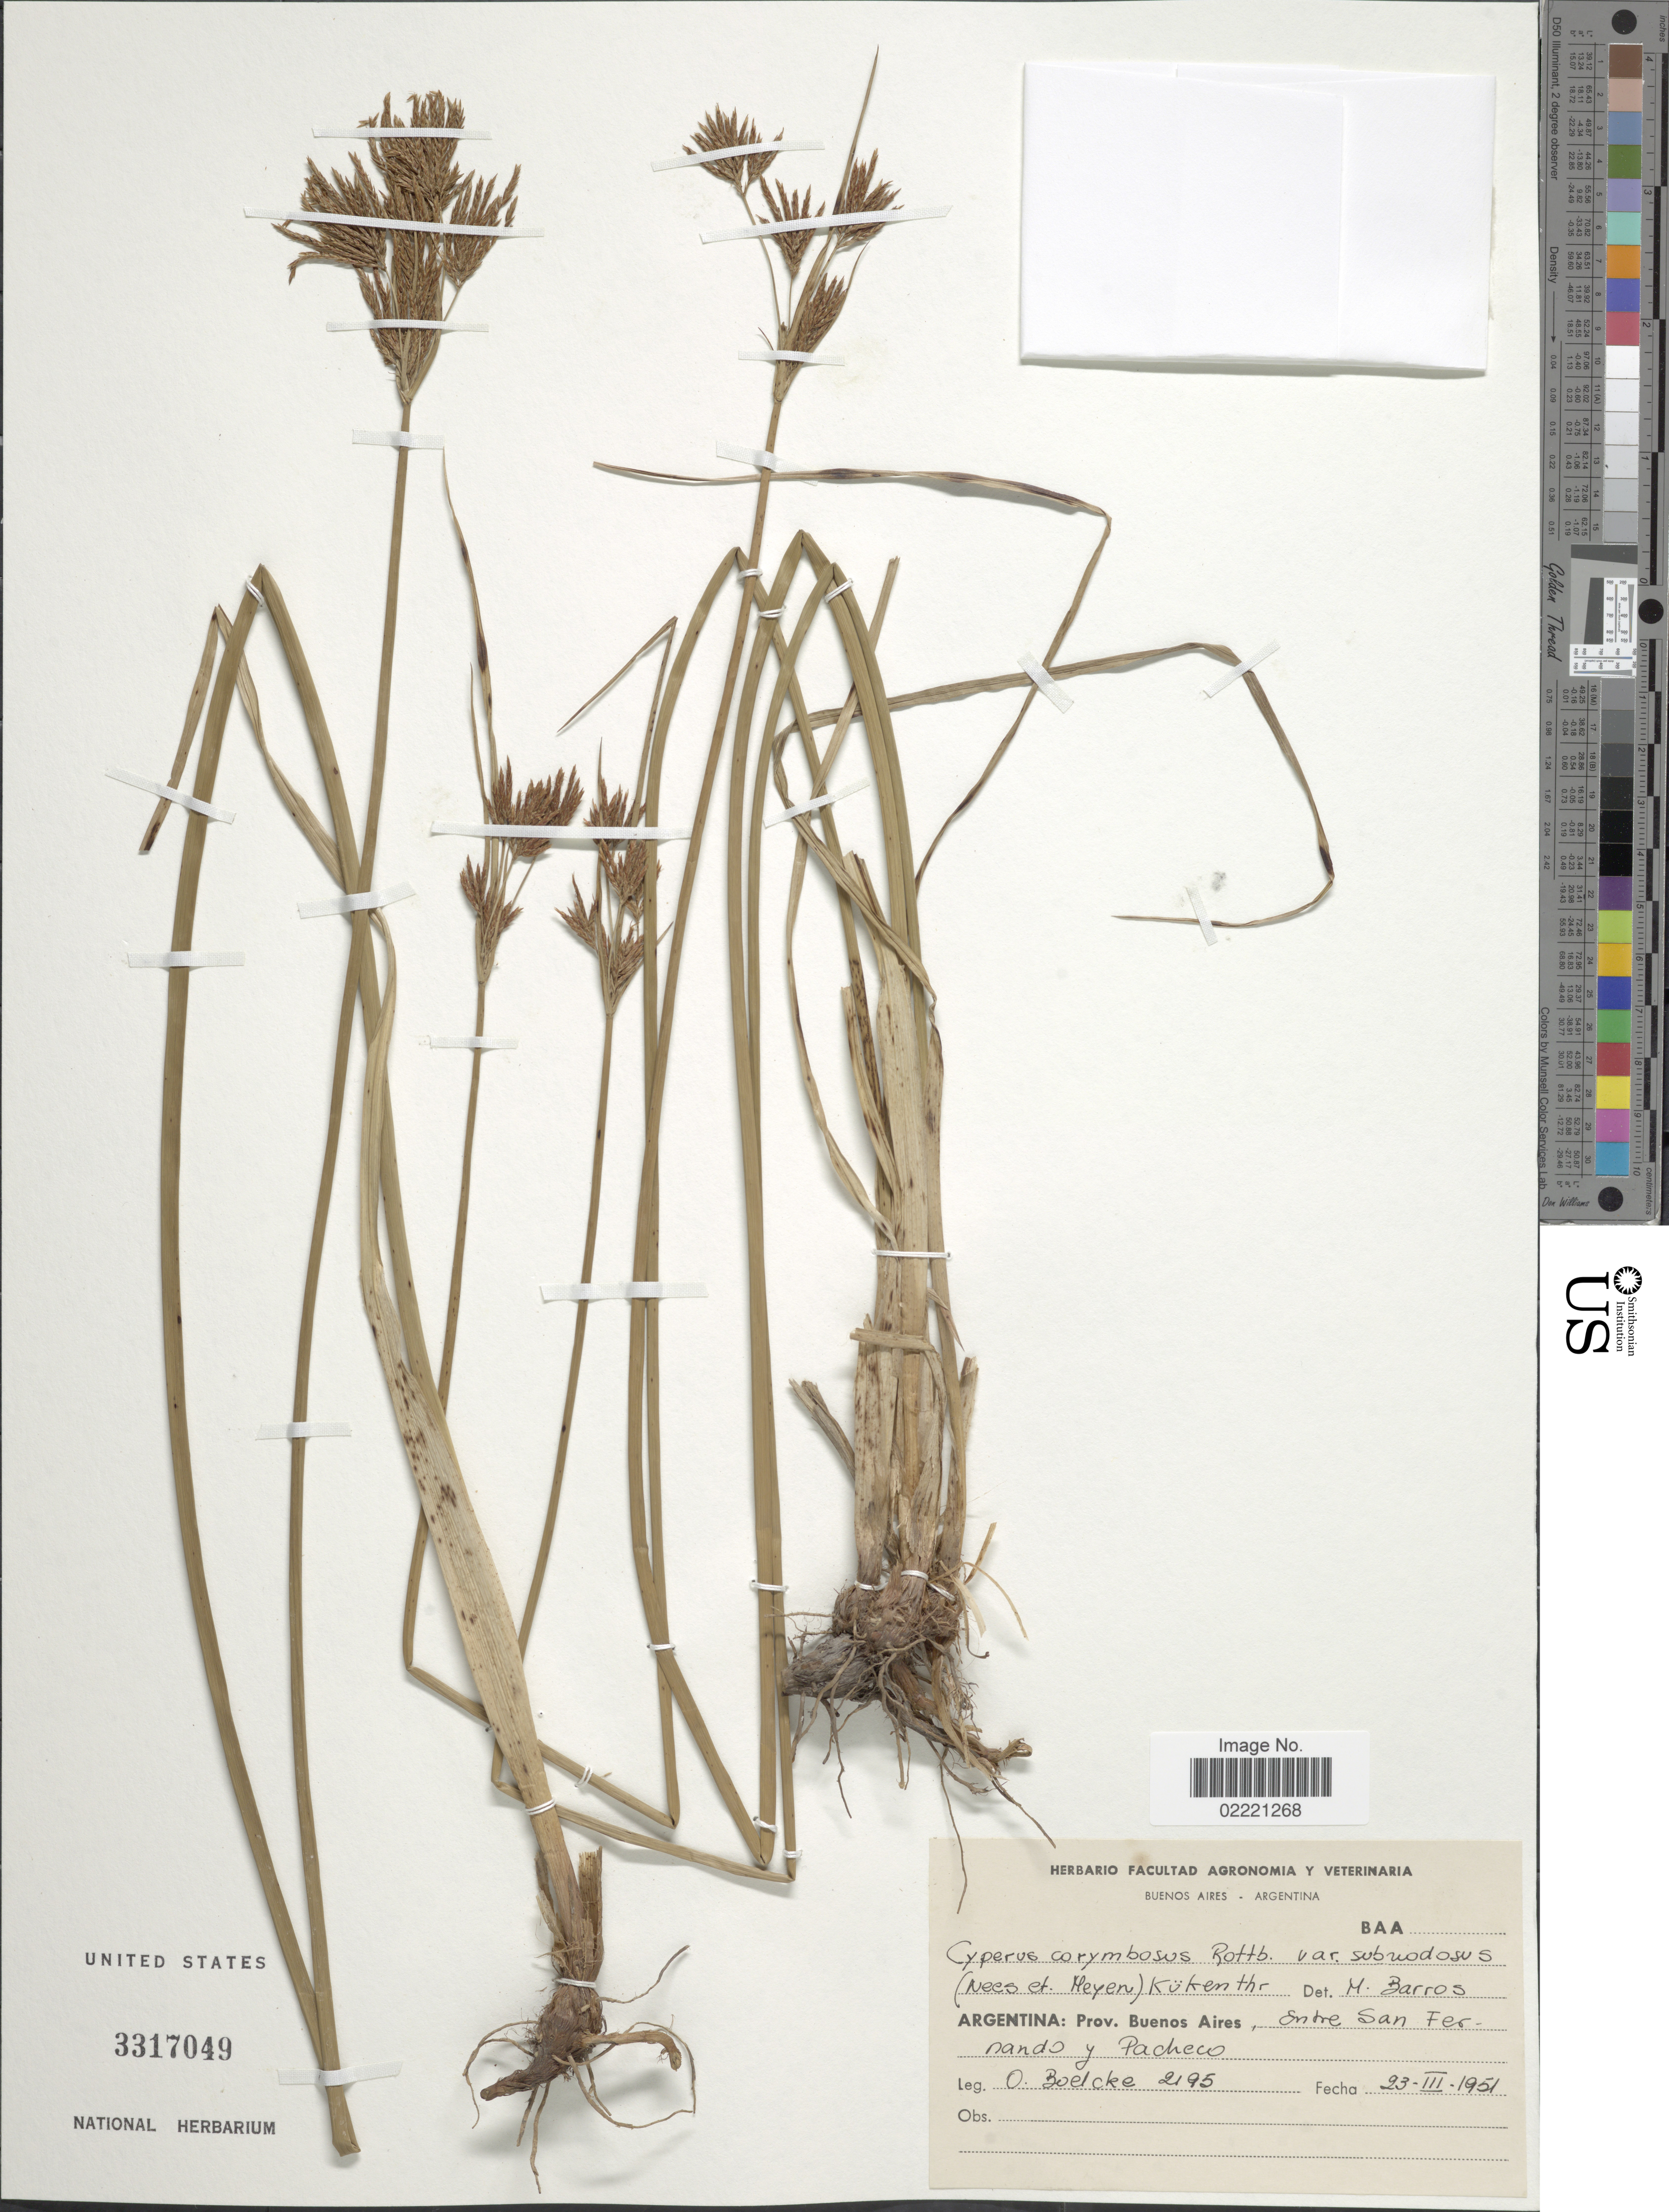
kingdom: Plantae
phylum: Tracheophyta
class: Liliopsida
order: Poales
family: Cyperaceae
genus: Cyperus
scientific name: Cyperus corymbosus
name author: Rottb.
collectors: O. Boelcke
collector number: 2195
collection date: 1951-03-23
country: Argentina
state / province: Buenos Aires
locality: Entre San Fernando y Pacheco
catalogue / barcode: US 3317049